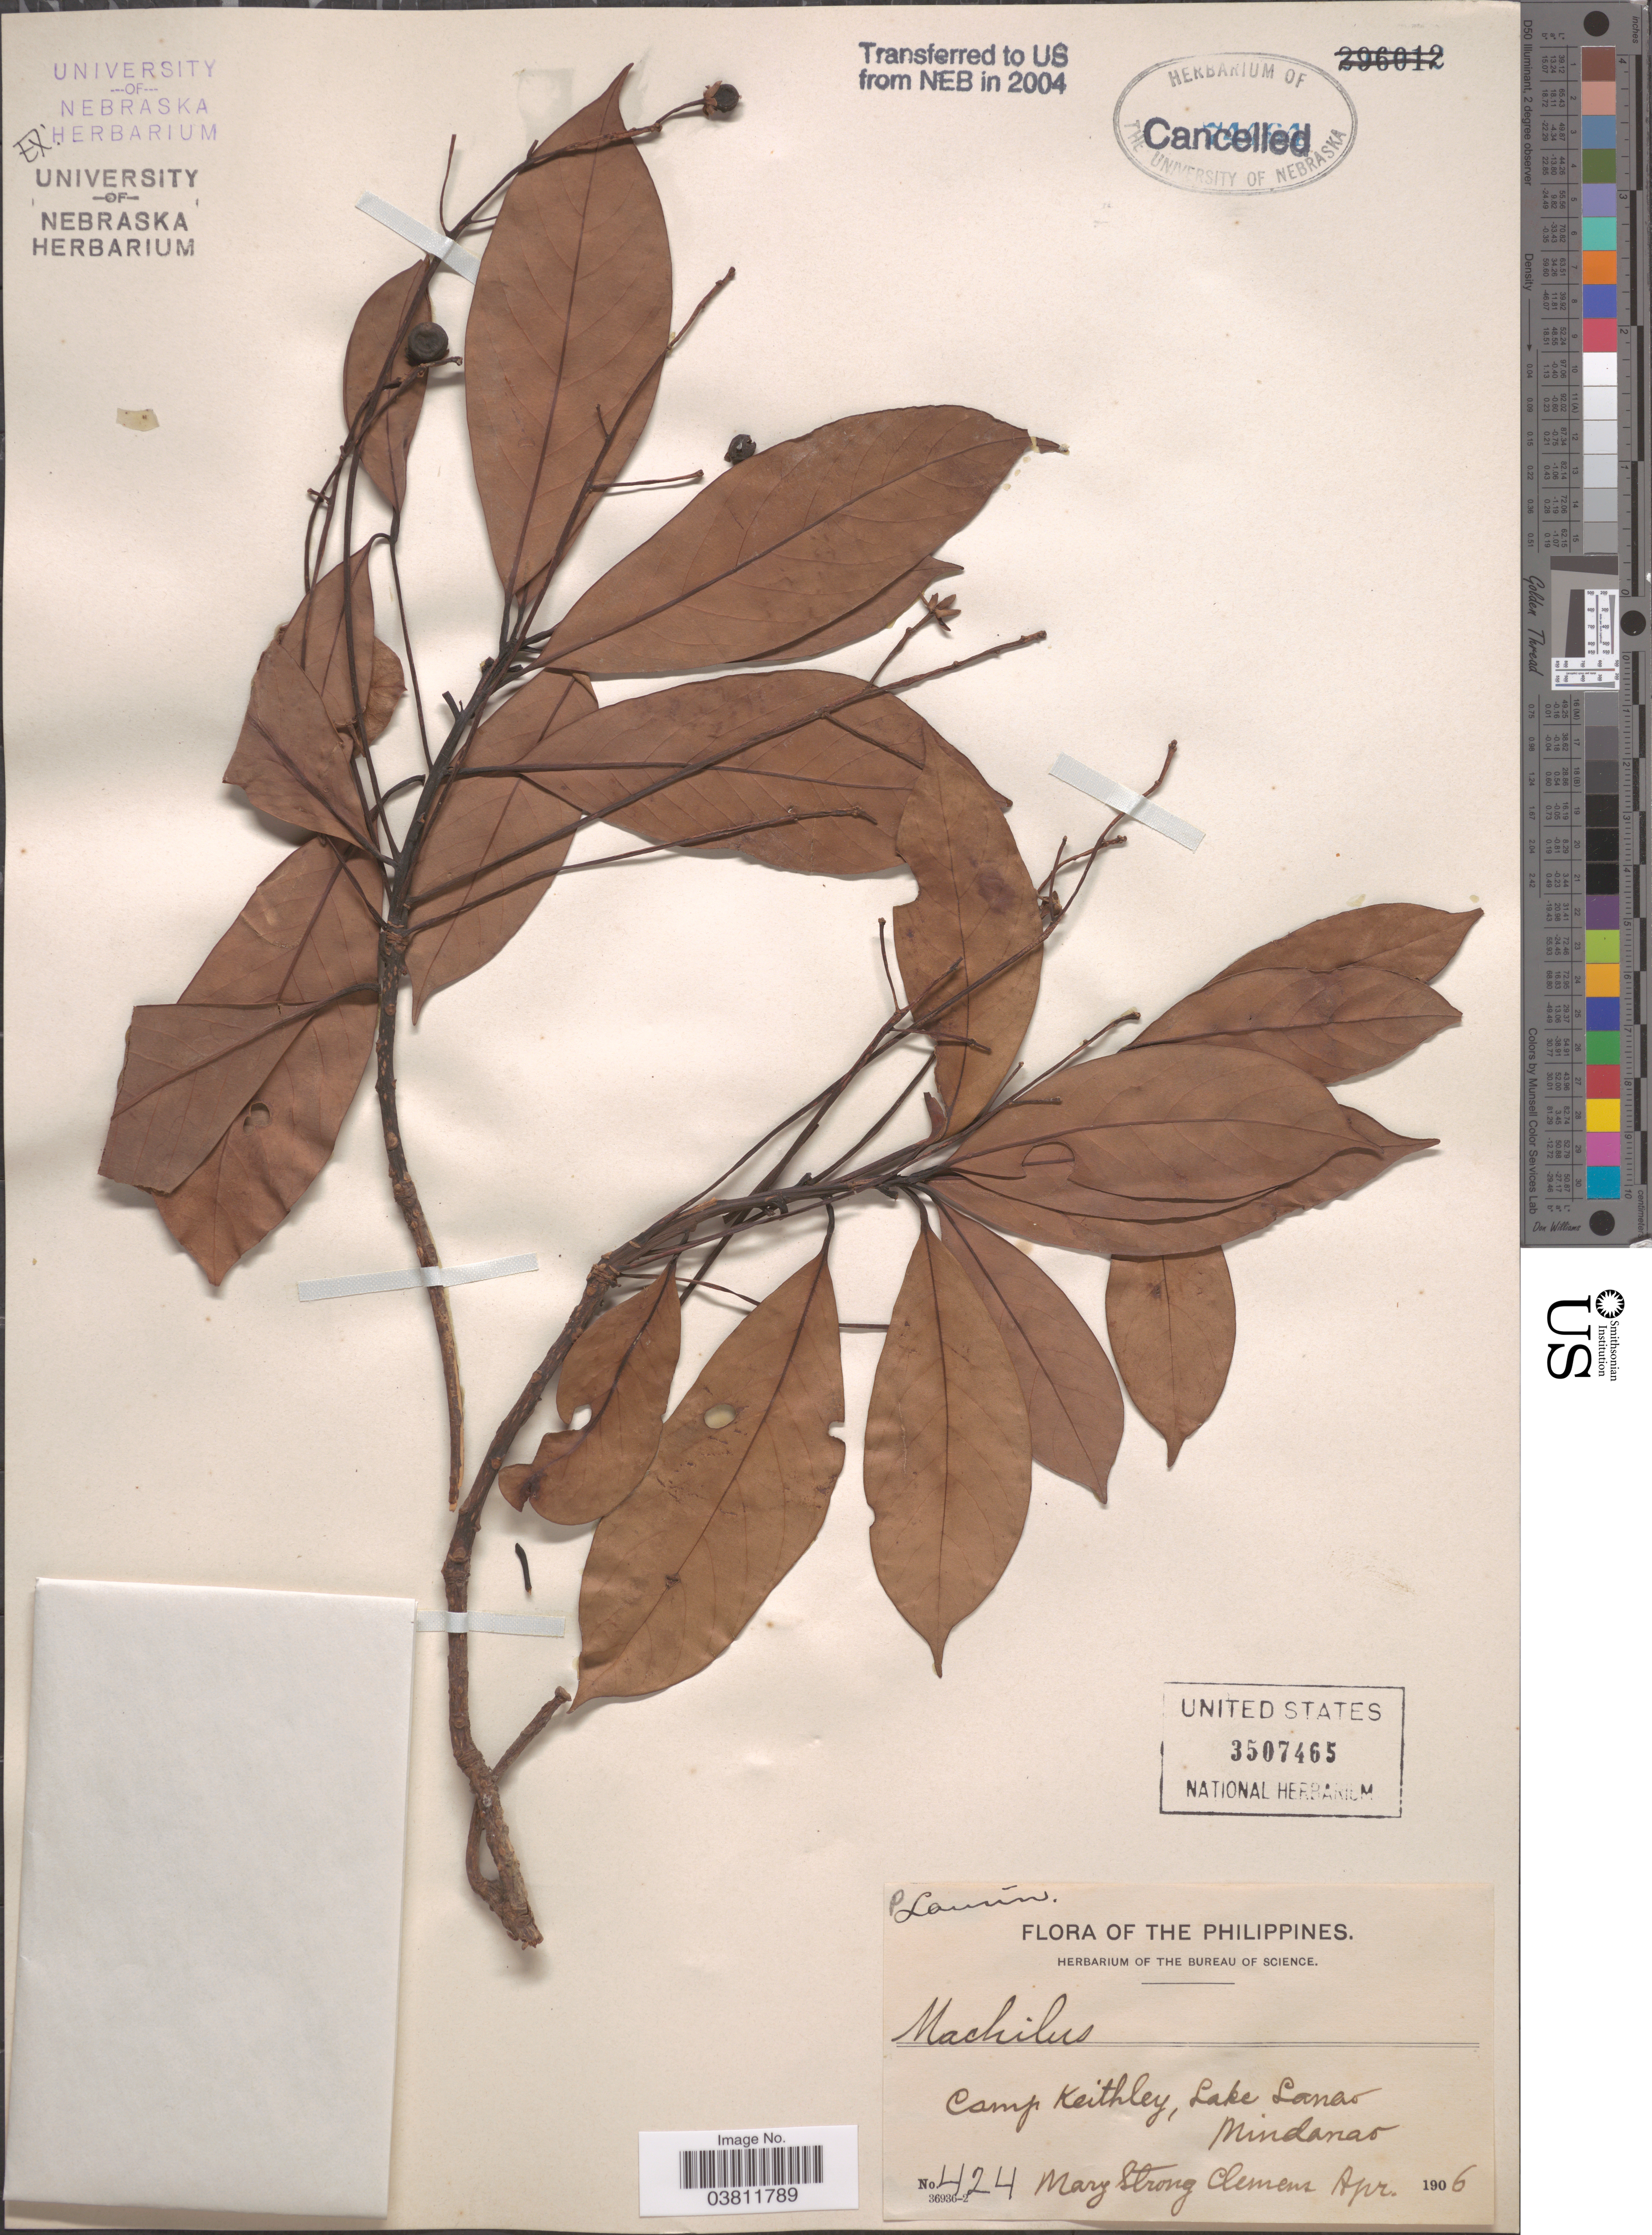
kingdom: Plantae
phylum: Tracheophyta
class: Magnoliopsida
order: Laurales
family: Lauraceae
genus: Machilus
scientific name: Machilus philippinensis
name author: Merr.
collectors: M. S. Clemens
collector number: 424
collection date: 1906-04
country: Philippines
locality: Camp Keithley, Lake Lanao, Mindanao.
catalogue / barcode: US 3507465